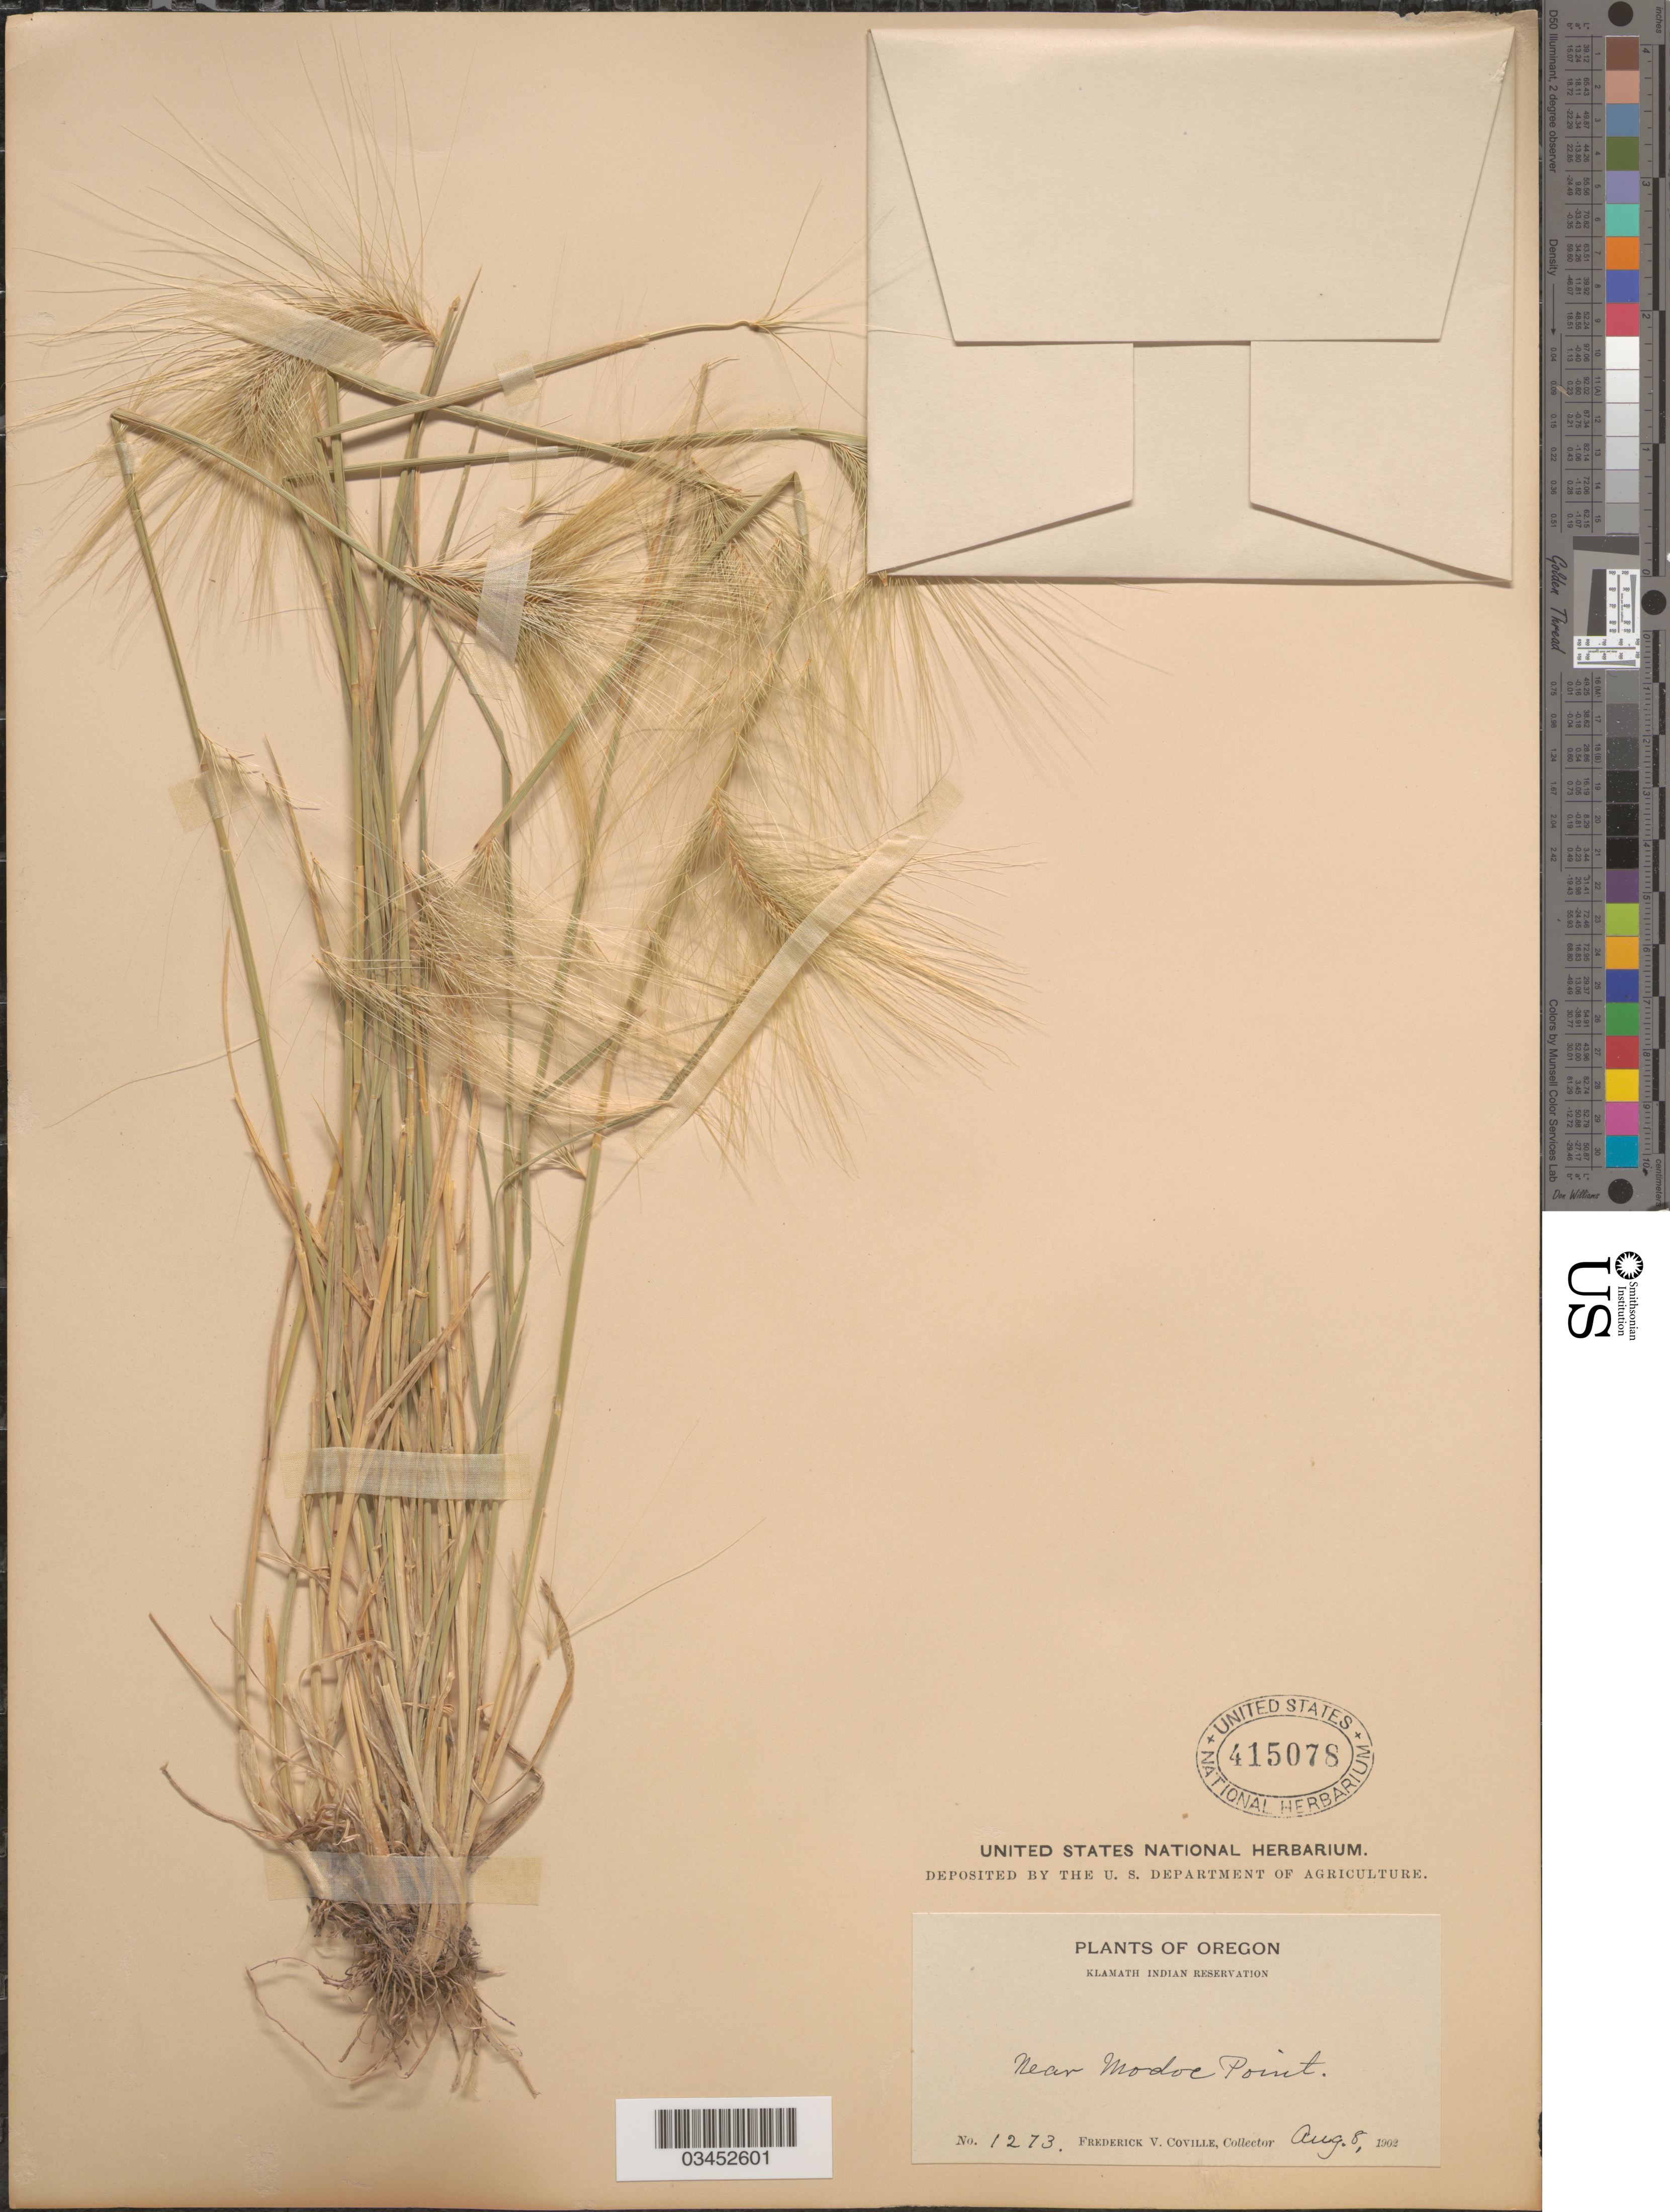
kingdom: Plantae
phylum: Tracheophyta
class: Liliopsida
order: Poales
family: Poaceae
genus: Hordeum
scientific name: Hordeum jubatum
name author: L.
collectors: F. V. Coville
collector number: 1273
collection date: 1902-08-08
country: United States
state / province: Oregon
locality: Klamath Indian Reservation. Near Modoc Point.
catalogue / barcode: US 415078